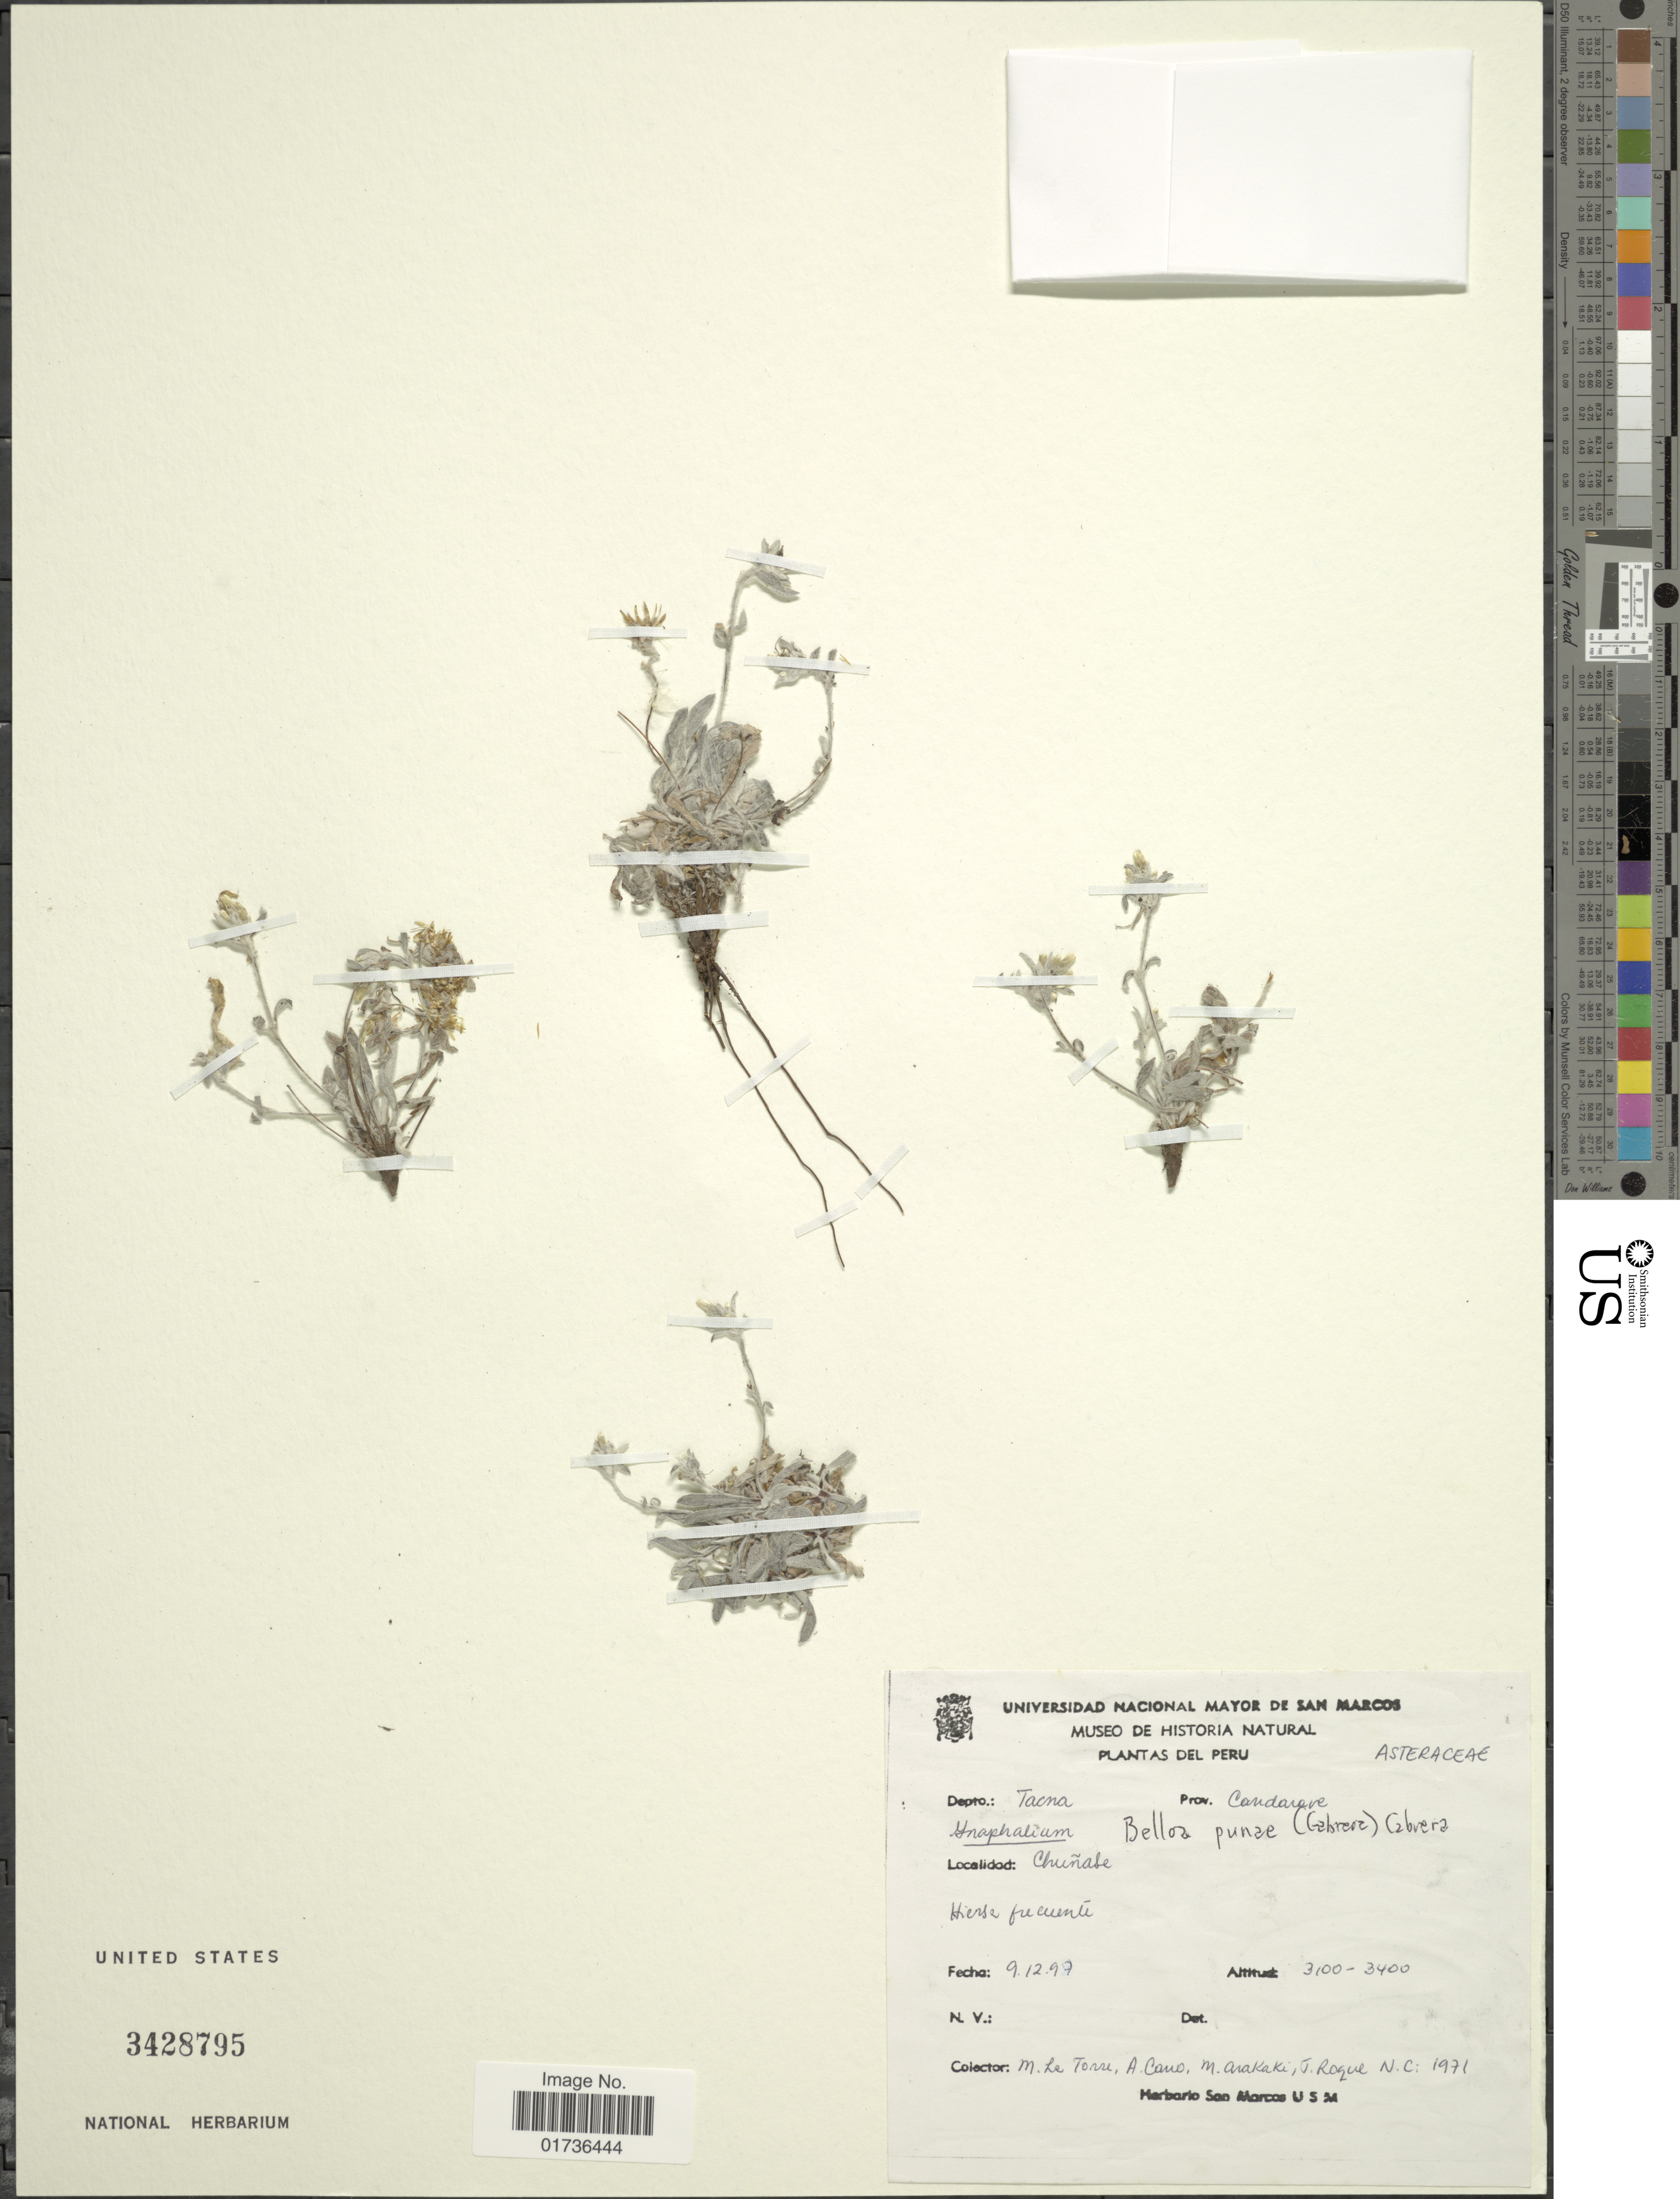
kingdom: Plantae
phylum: Tracheophyta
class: Magnoliopsida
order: Asterales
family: Asteraceae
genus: Mniodes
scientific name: Mniodes subspicata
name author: (Wedd.) S.E. Freire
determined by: Dillon, M. O.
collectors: M. I. La Torre, A. Cano, M. Arakaki & J. Roque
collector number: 1971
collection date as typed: Transcribed d/m/y: 9/12/97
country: Peru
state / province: Tacna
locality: Chuñase, Prov. Candarave, Depto. Tacna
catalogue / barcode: US 3428795